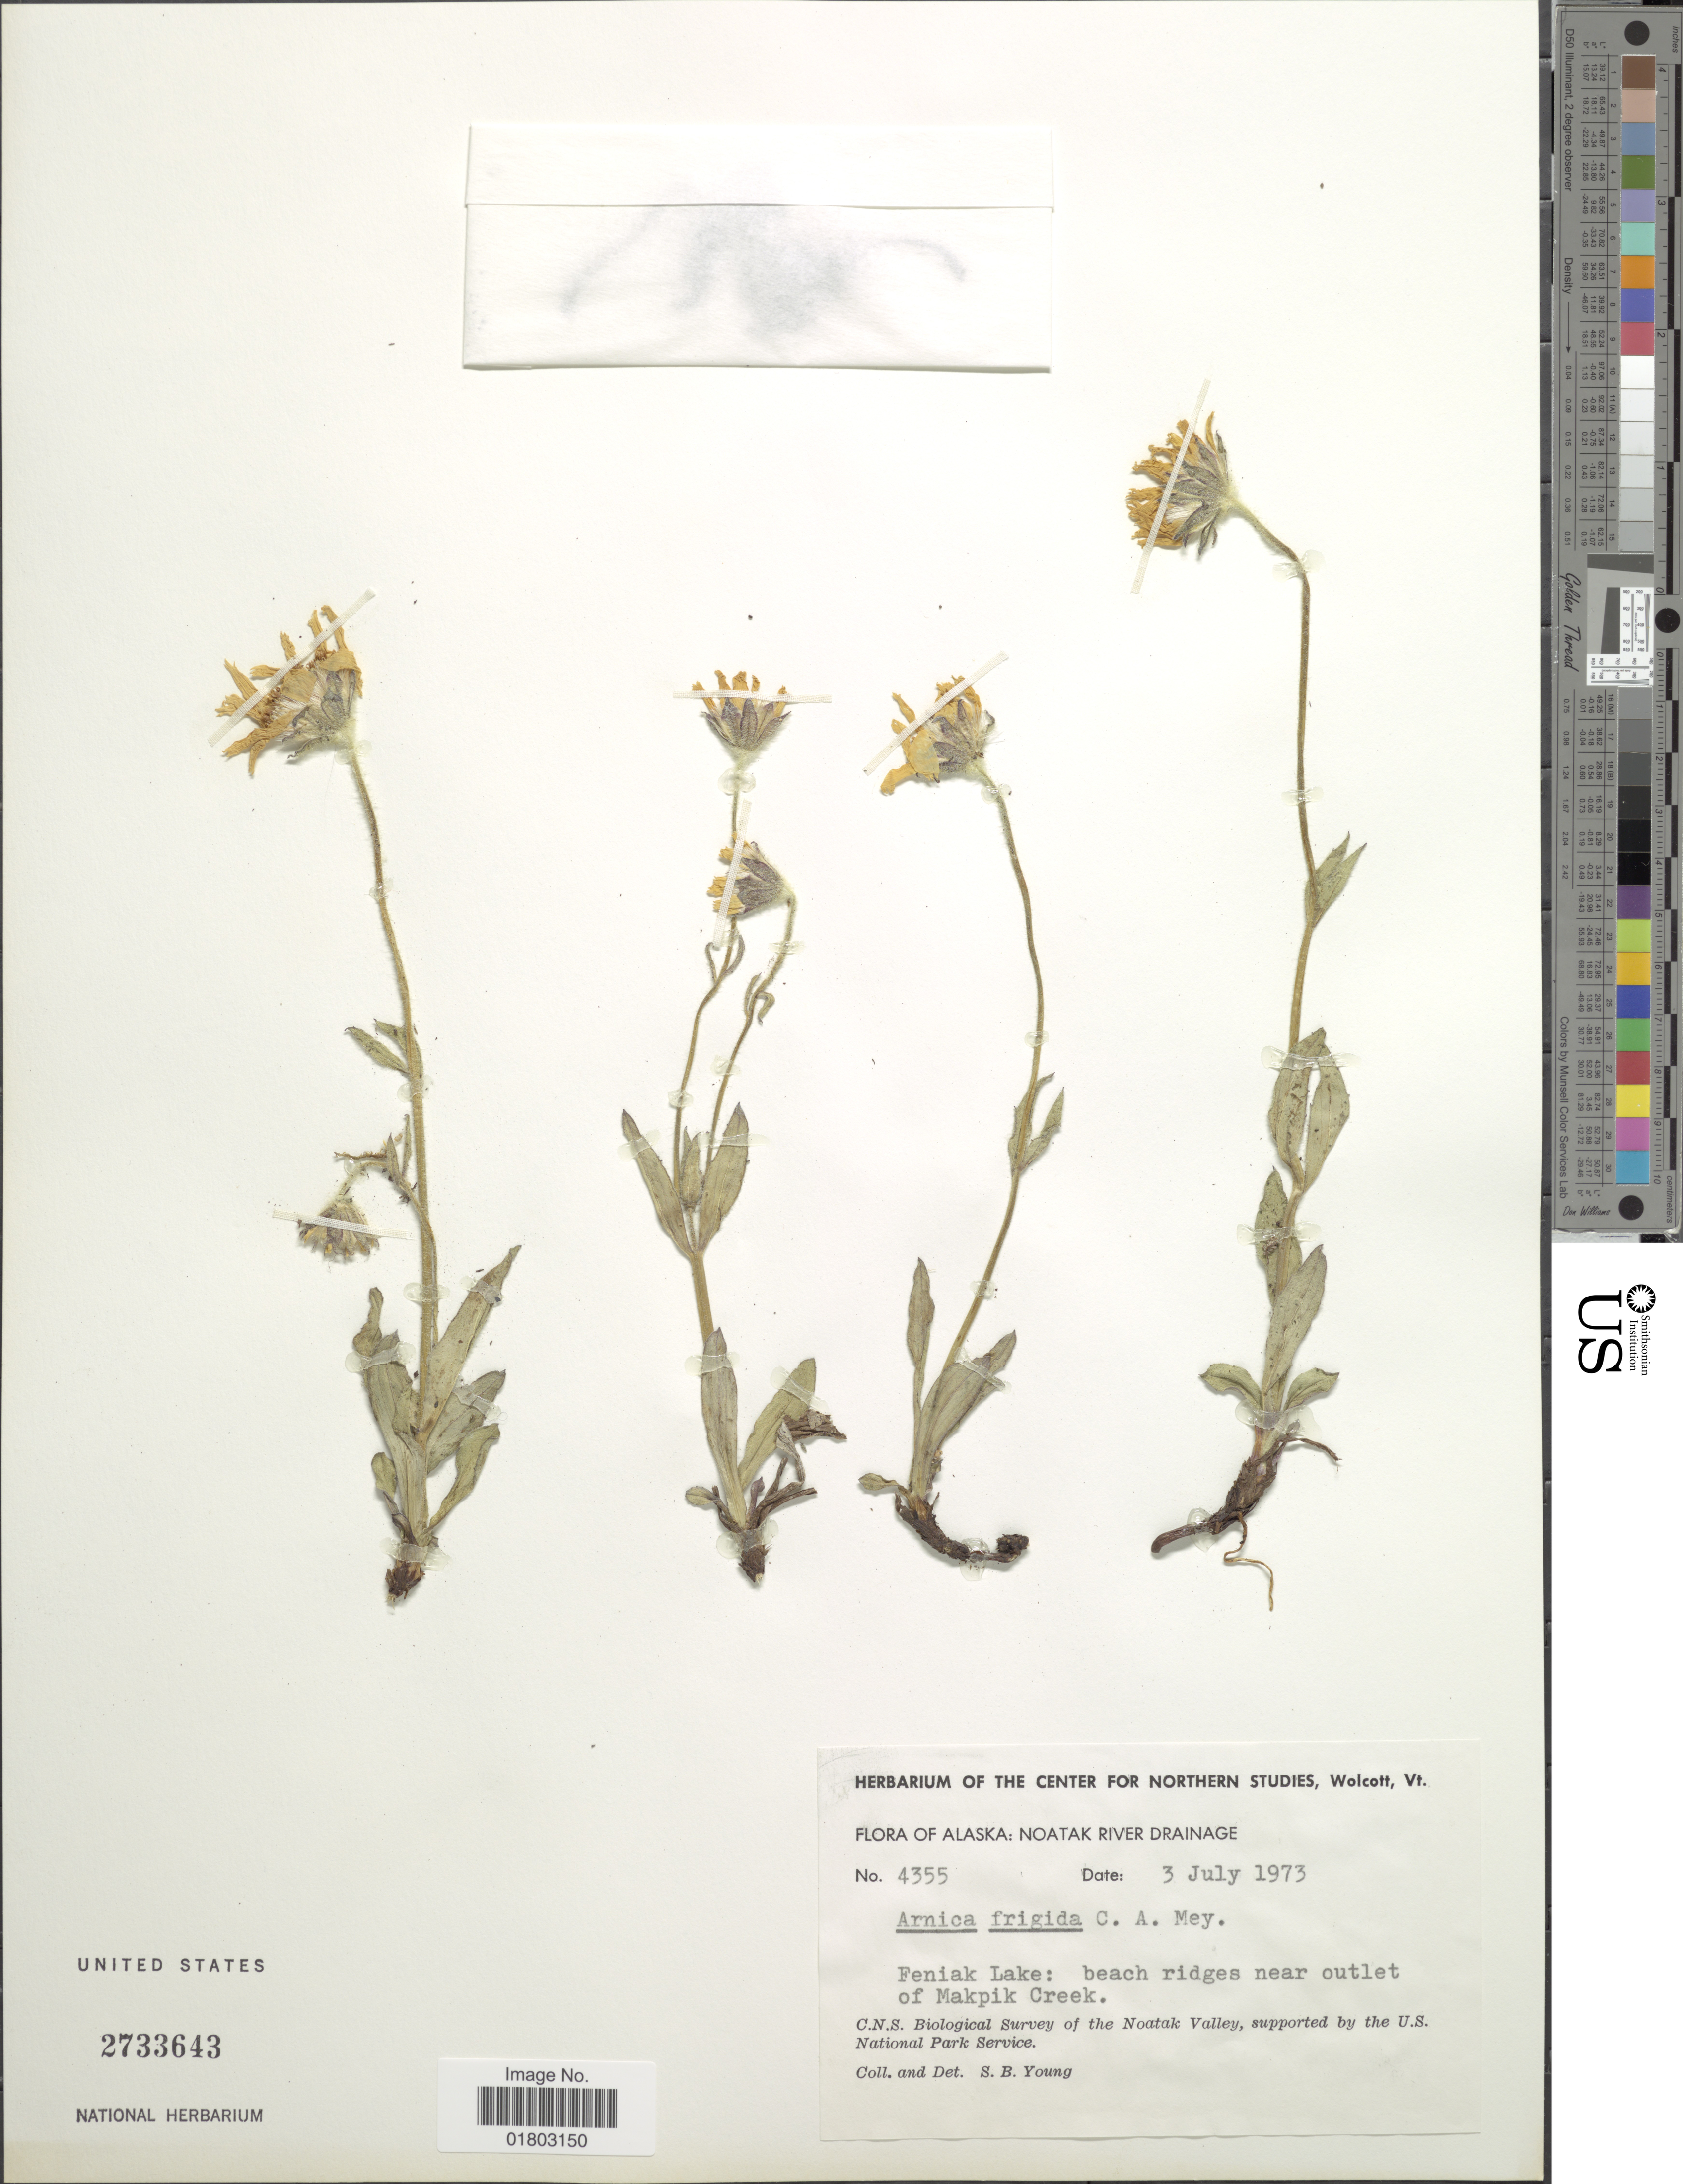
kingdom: Plantae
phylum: Tracheophyta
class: Magnoliopsida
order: Asterales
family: Asteraceae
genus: Arnica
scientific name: Arnica frigida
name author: C.A. Mey. ex Iljin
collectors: S. Young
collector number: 4355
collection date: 1973-07-03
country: United States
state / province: Alaska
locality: Noatak River Drainage, Feniak Lake: beach ridges near outlet of Makpik Creek, C.N.S. Biological Survey of the Noatak Valley, supported by the U.S. National Park Service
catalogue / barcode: US 2733643